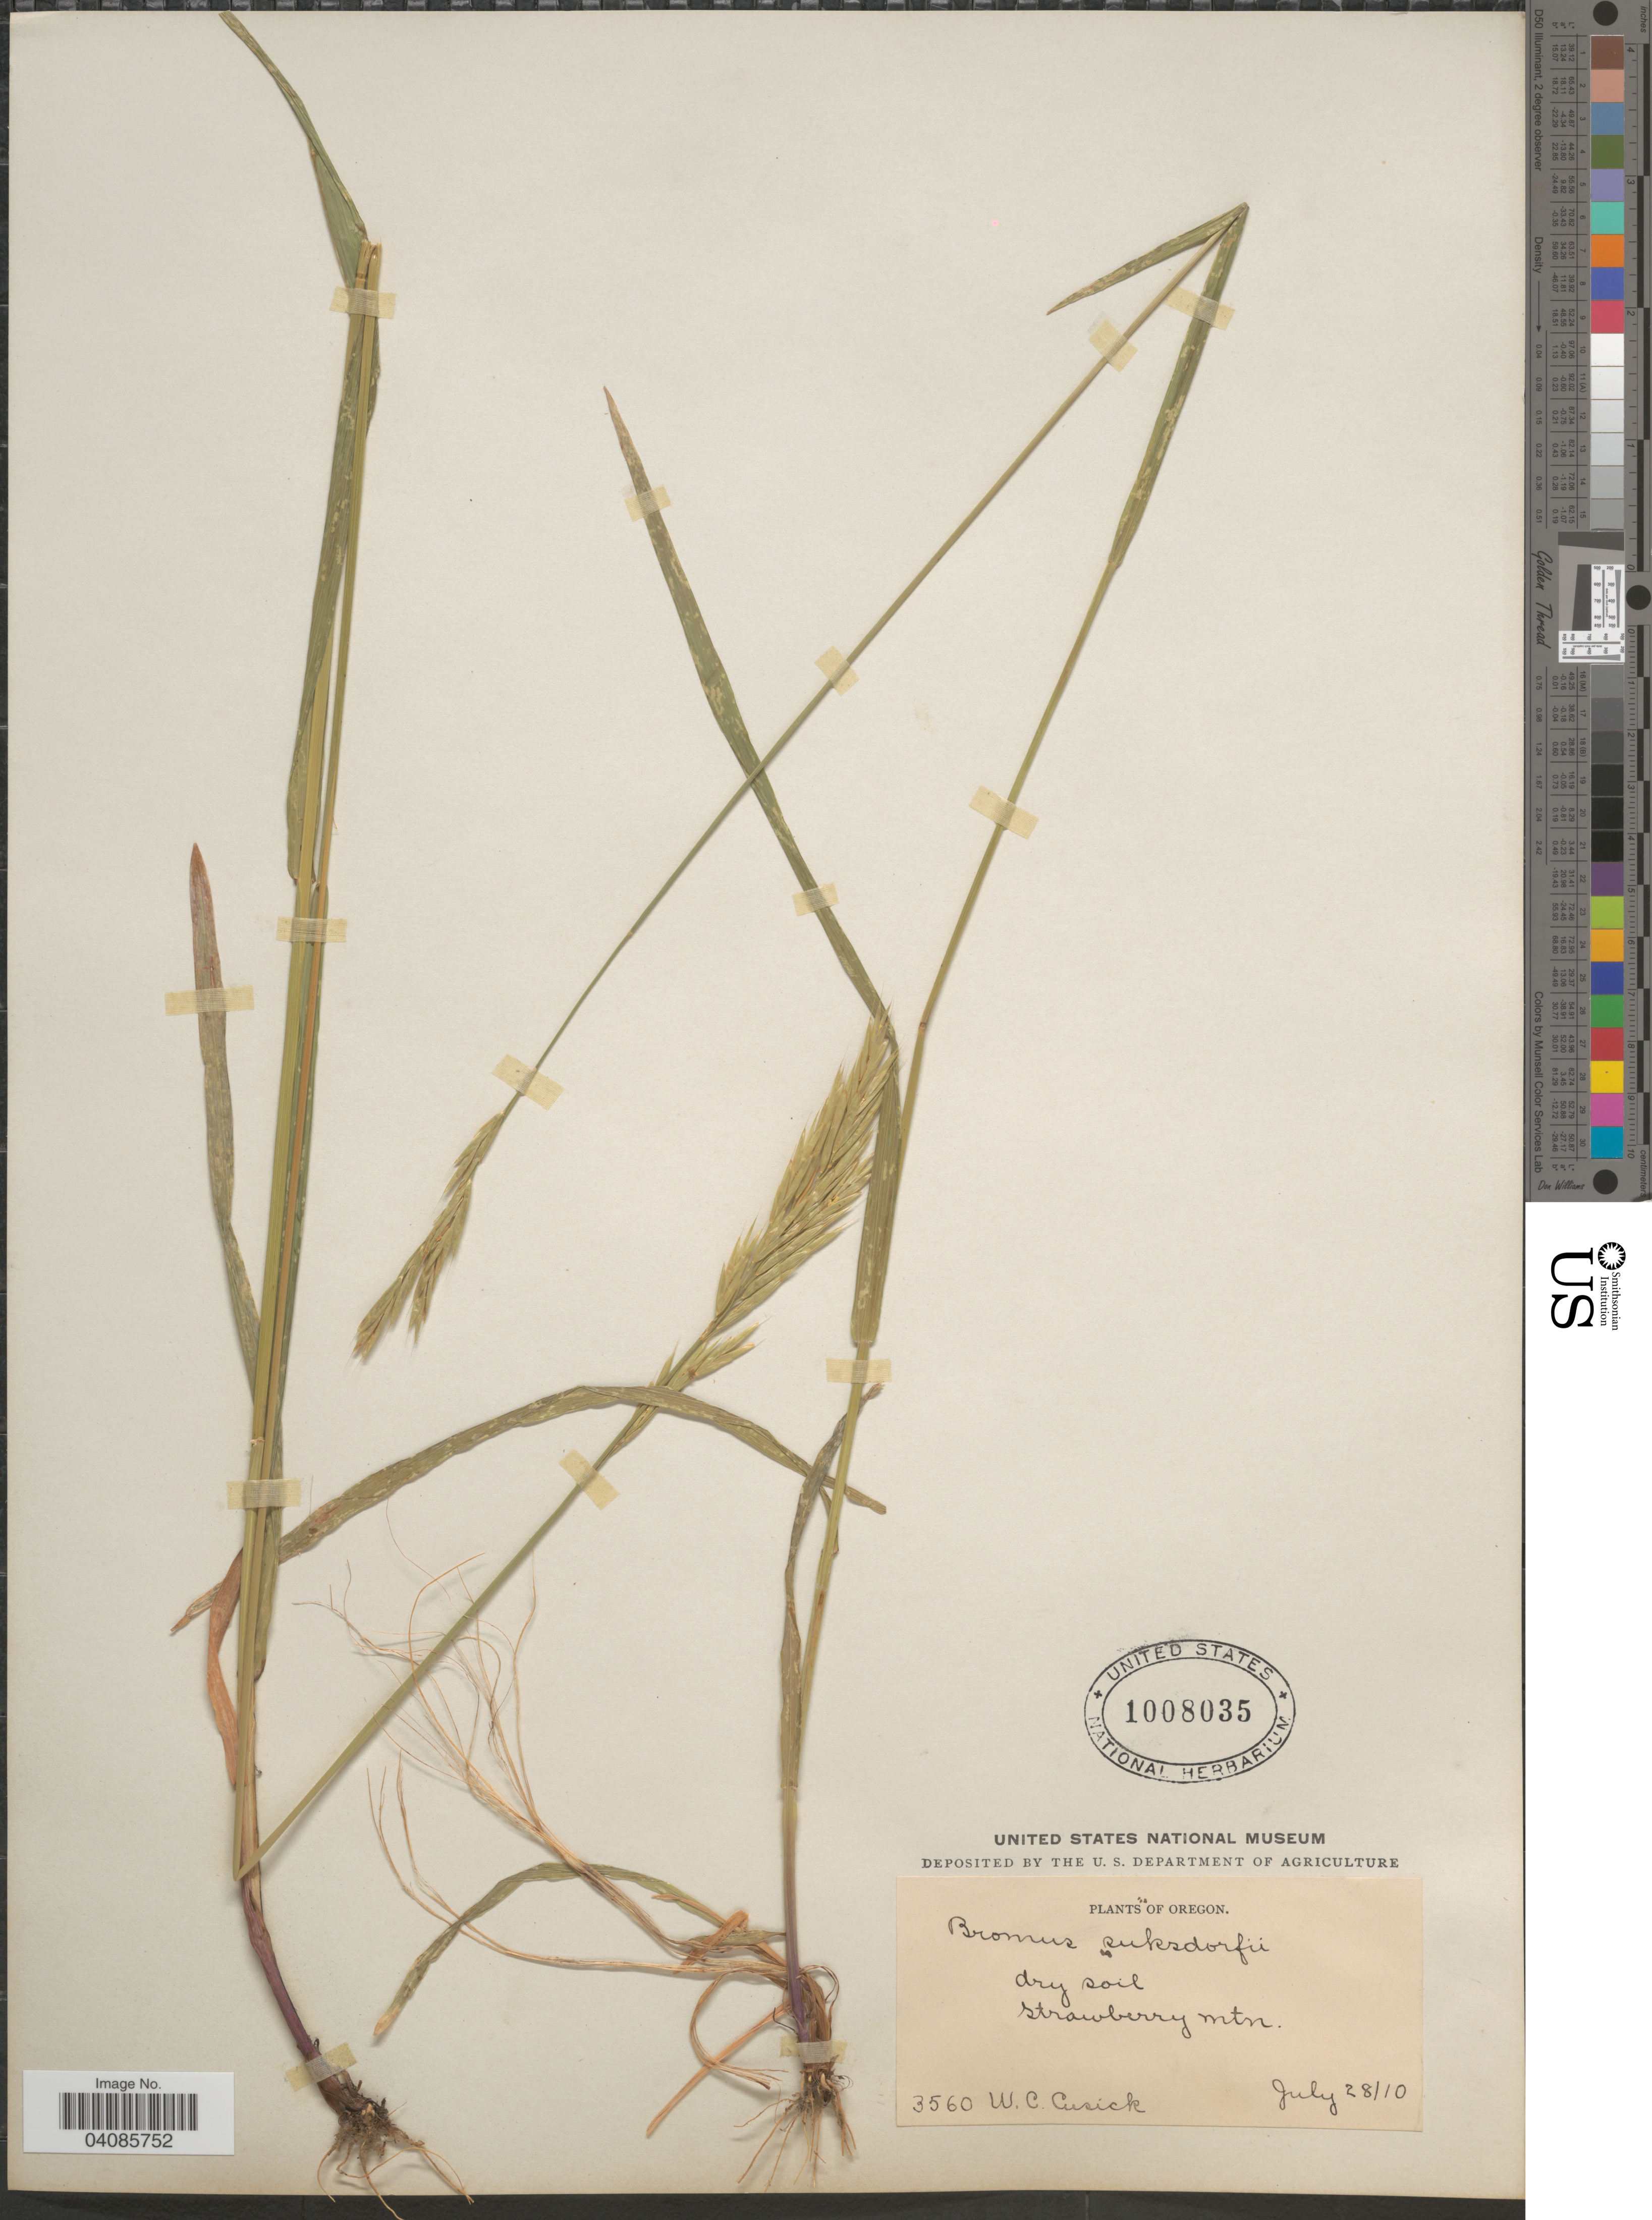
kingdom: Plantae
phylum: Tracheophyta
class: Liliopsida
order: Poales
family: Poaceae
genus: Bromus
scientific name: Bromus suksdorfii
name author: Vasey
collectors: W. C. Cusick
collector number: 3560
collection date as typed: Transcribed d/m/y: 28/7/10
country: United States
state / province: Oregon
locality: Dry soil Strawberry Mtn.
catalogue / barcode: US 1008035